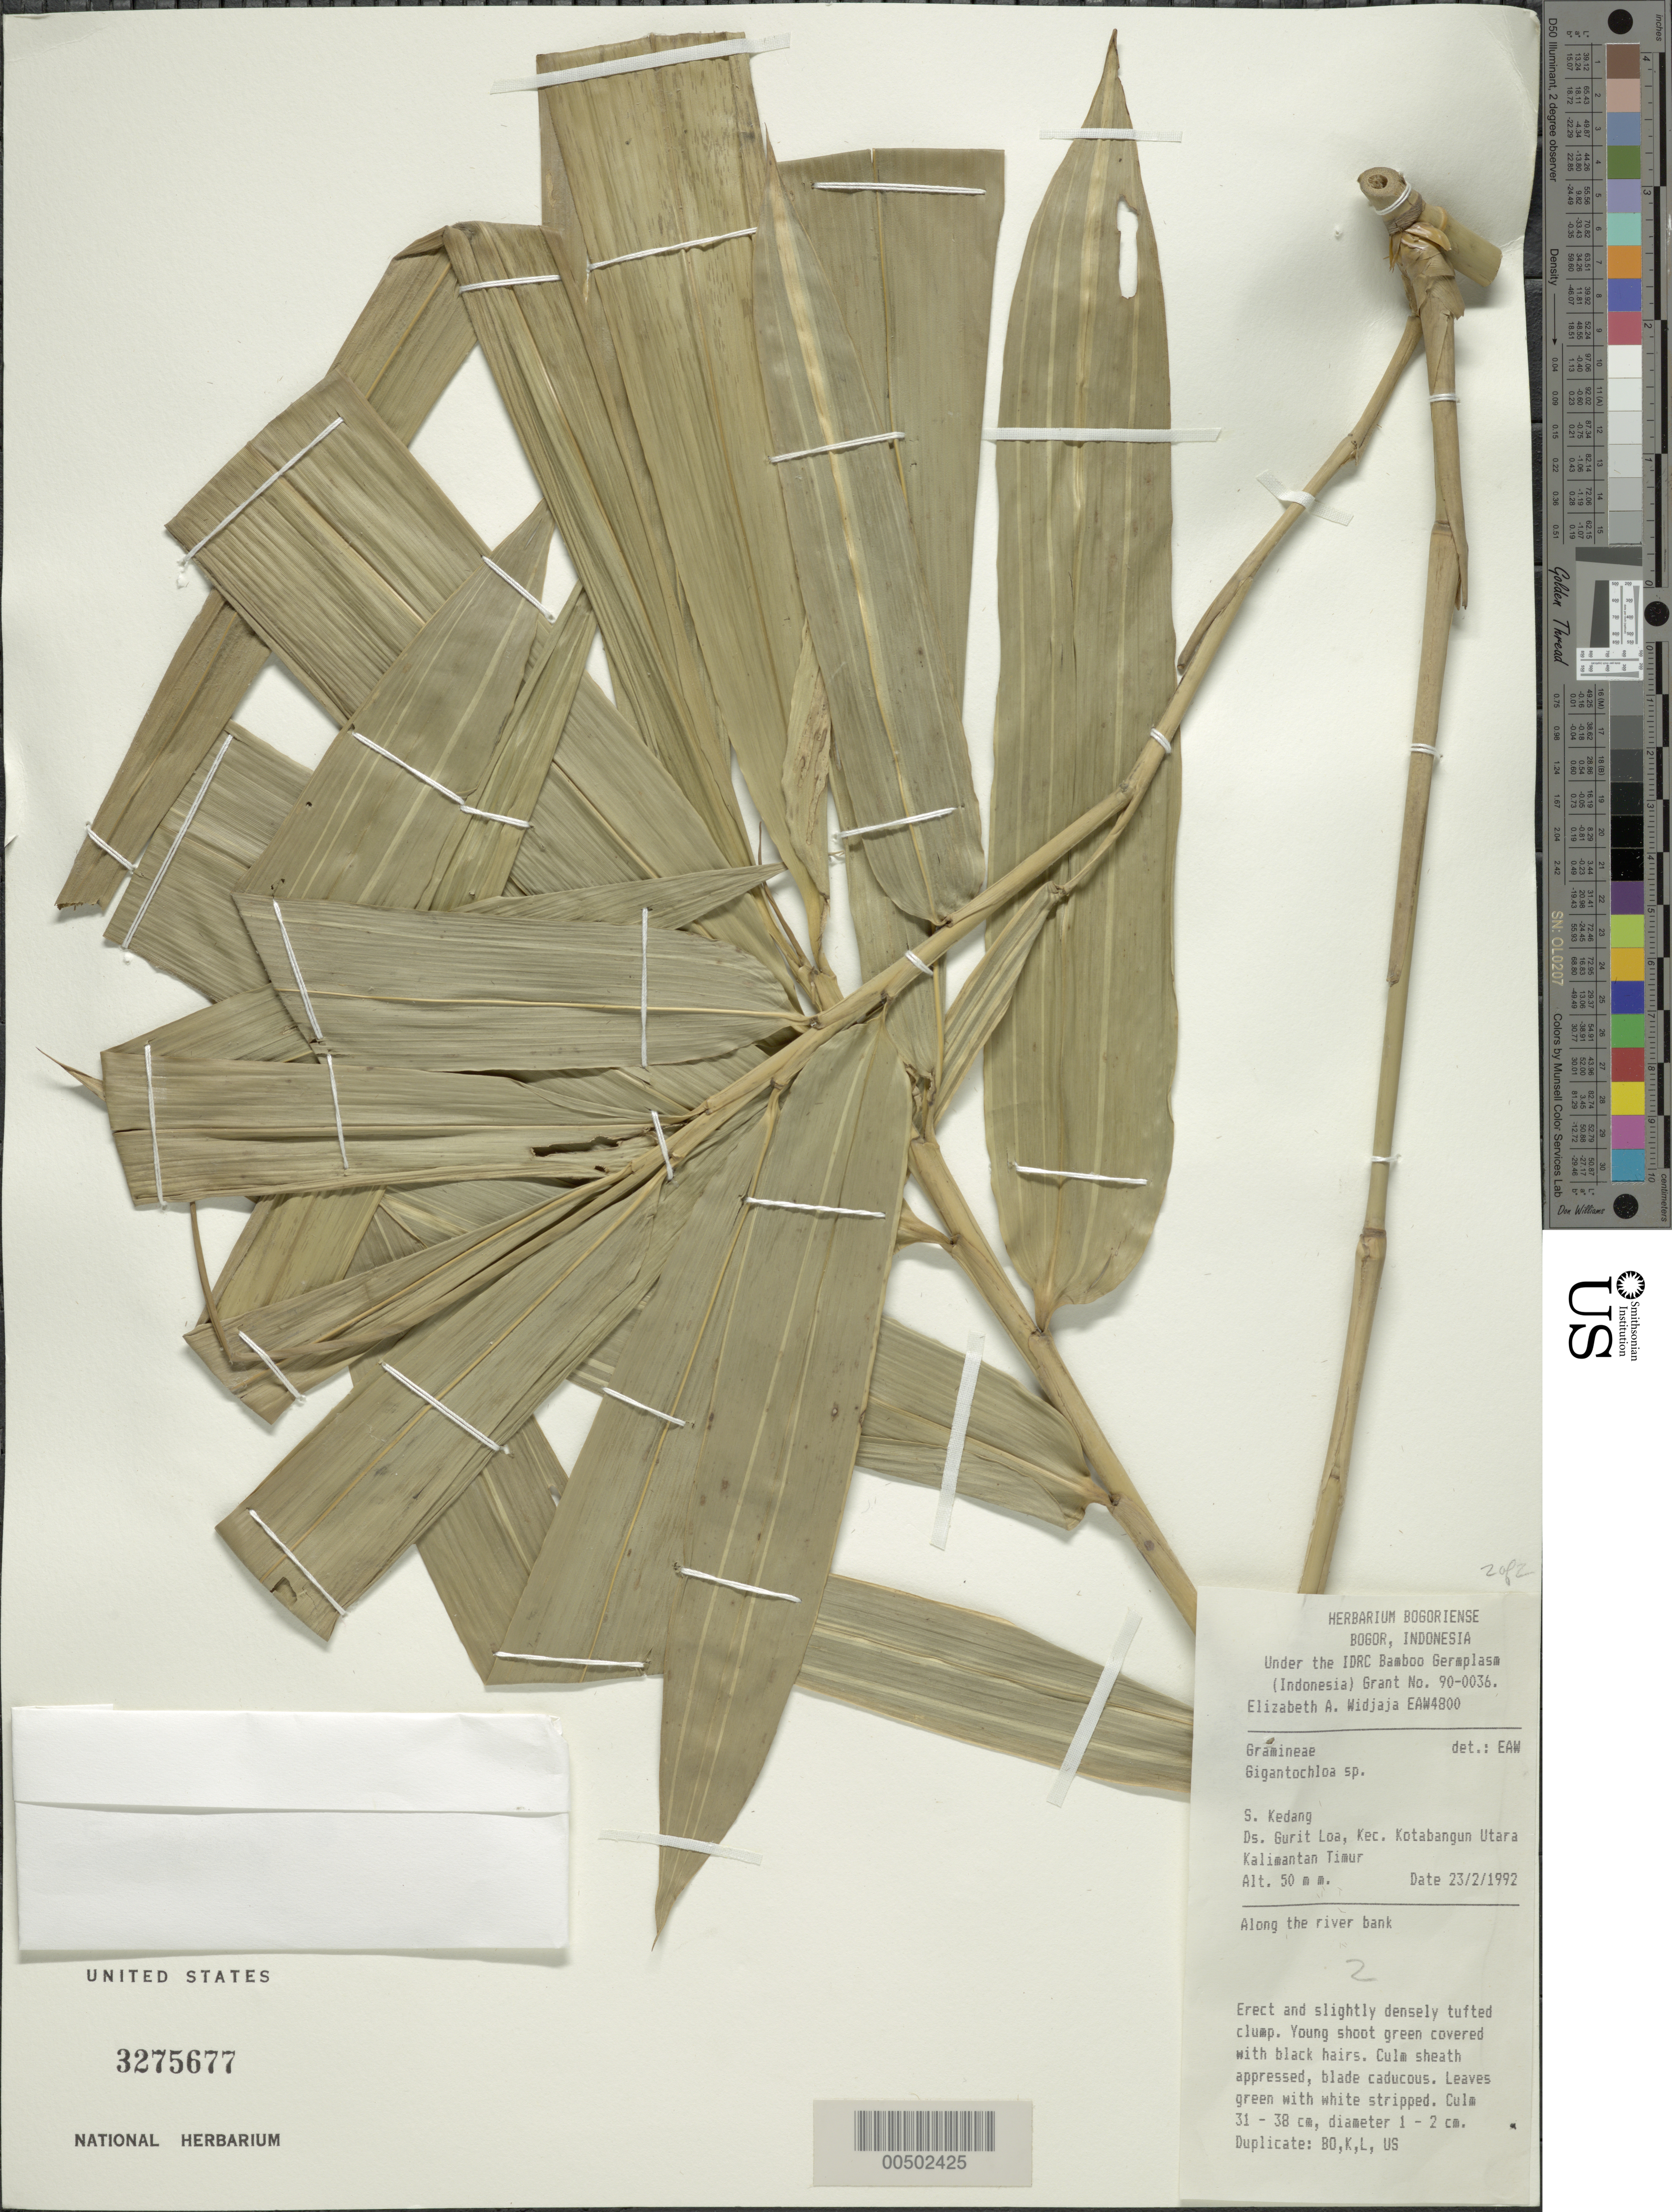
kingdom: Plantae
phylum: Tracheophyta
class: Liliopsida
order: Poales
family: Poaceae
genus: Gigantochloa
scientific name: Gigantochloa sp.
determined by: Widjaja, E. A.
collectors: E. A. Widjaja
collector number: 4800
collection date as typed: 23 Feb 1992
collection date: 1992-02-23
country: Indonesia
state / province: Kalimantan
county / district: Kalimantan Timur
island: Borneo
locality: S. kedang, ds gurit loa, kec. kotabangun utara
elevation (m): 50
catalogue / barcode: US 3275677